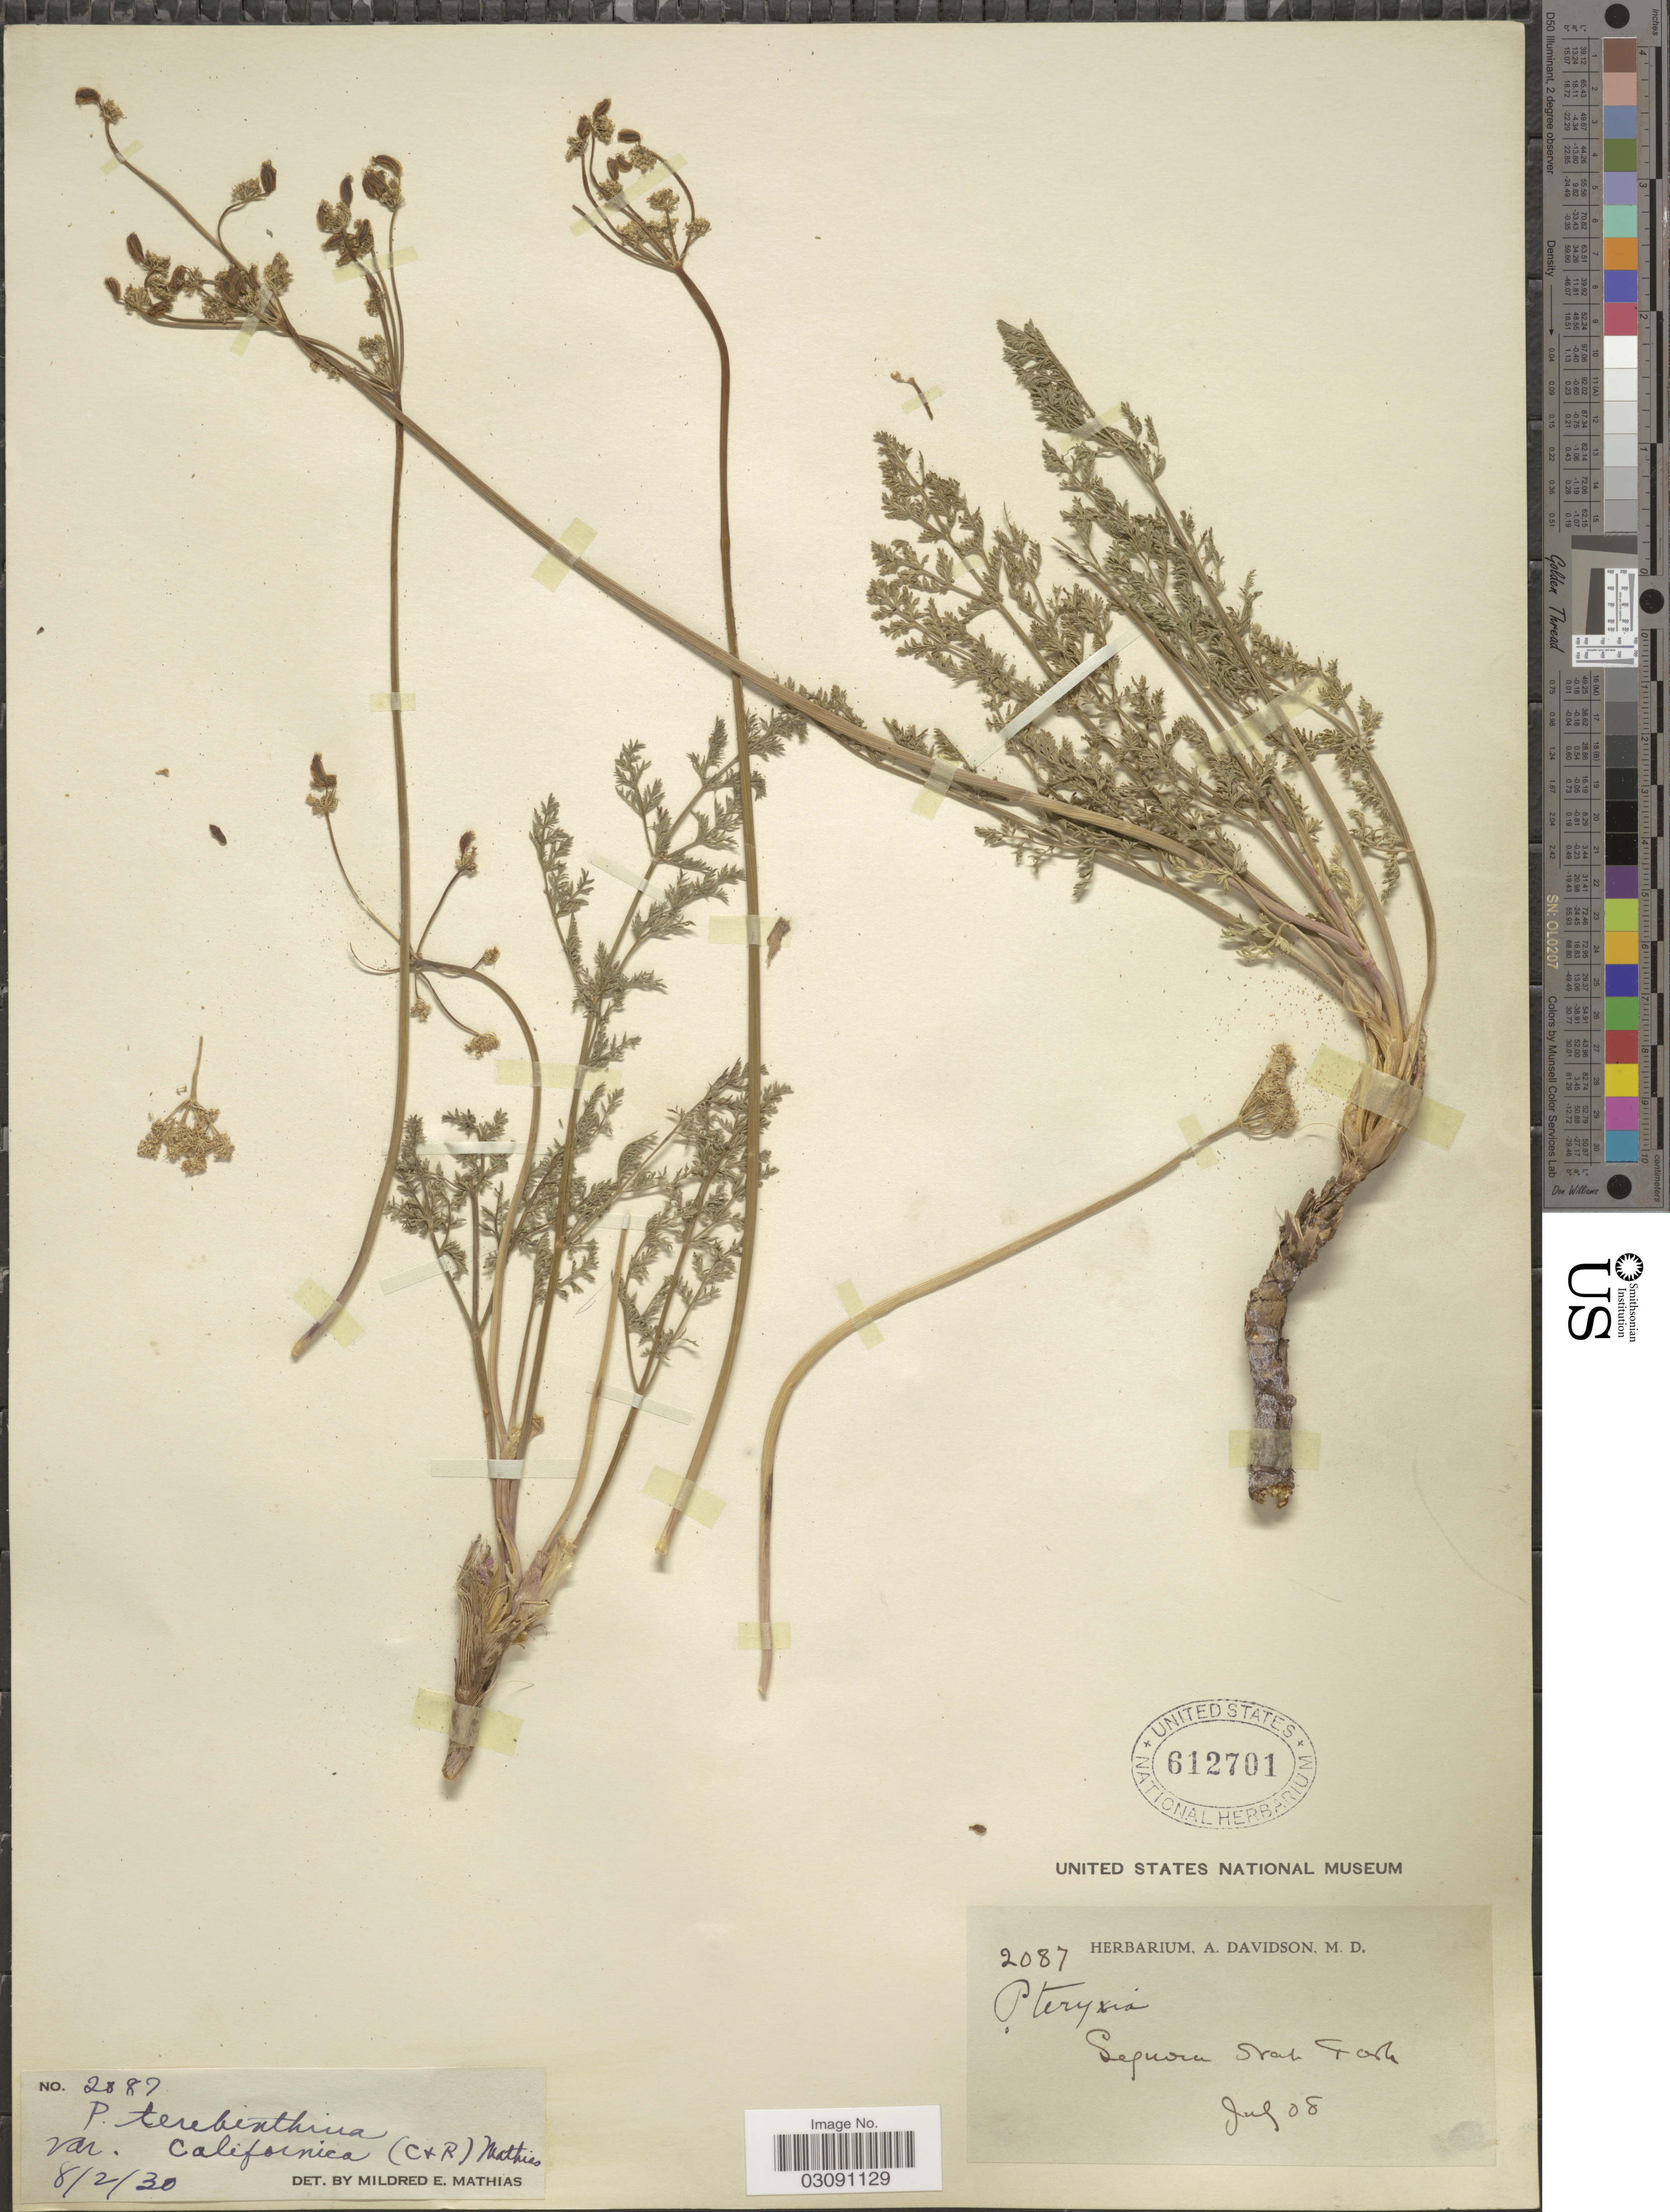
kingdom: Plantae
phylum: Tracheophyta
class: Magnoliopsida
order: Apiales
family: Apiaceae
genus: Pteryxia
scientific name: Pteryxia terebinthina var. californica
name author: (J.M. Coult. & Rose) Mathias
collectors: ex herb. A. Davidson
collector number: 2087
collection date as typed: Transcribed d/m/y: /7/8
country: United States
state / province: California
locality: Sequoia State Park.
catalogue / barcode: US 612701